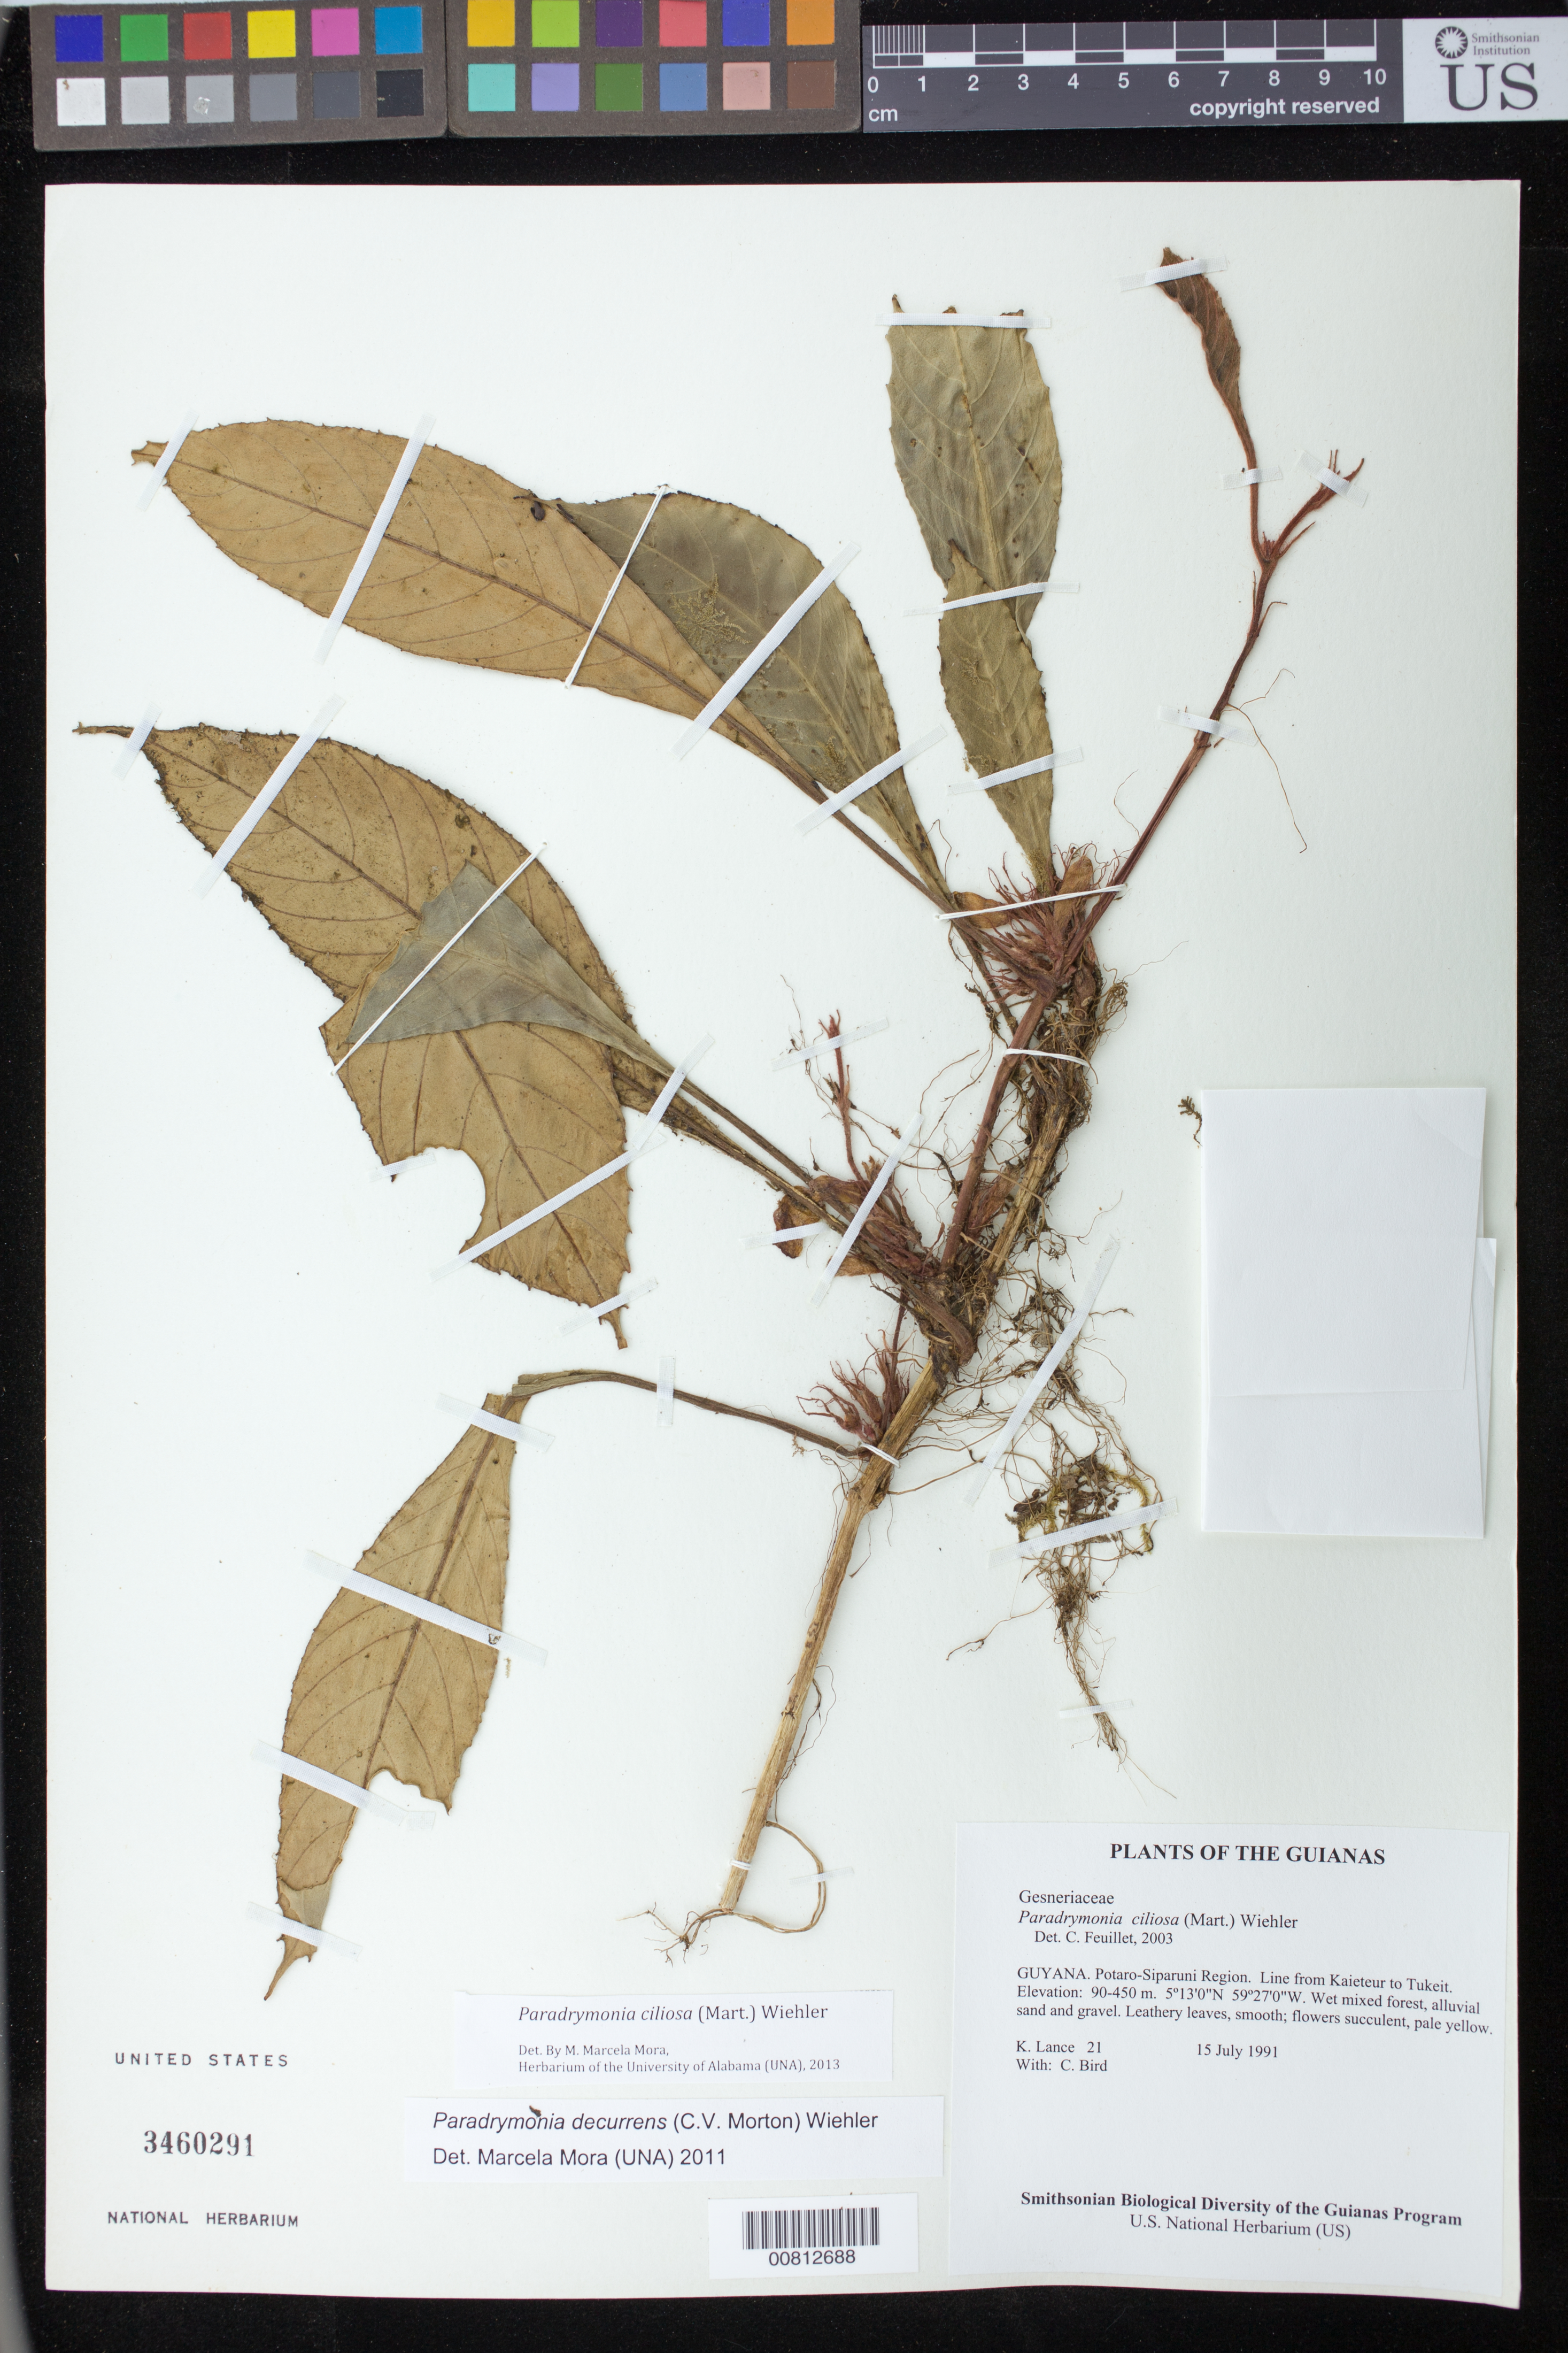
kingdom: Plantae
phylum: Tracheophyta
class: Magnoliopsida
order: Lamiales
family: Gesneriaceae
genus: Paradrymonia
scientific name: Paradrymonia ciliosa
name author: (Mart.) Wiehler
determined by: Mora, M. Marcela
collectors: K. Lance & C. Bird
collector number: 21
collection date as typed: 15 July 1991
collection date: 1991-07-15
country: Guyana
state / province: Potaro-Siparuni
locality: Line from Kaieteur to Tukeit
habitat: Wet mixed forest, alluvial sand and gravel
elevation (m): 90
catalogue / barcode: US 3460291